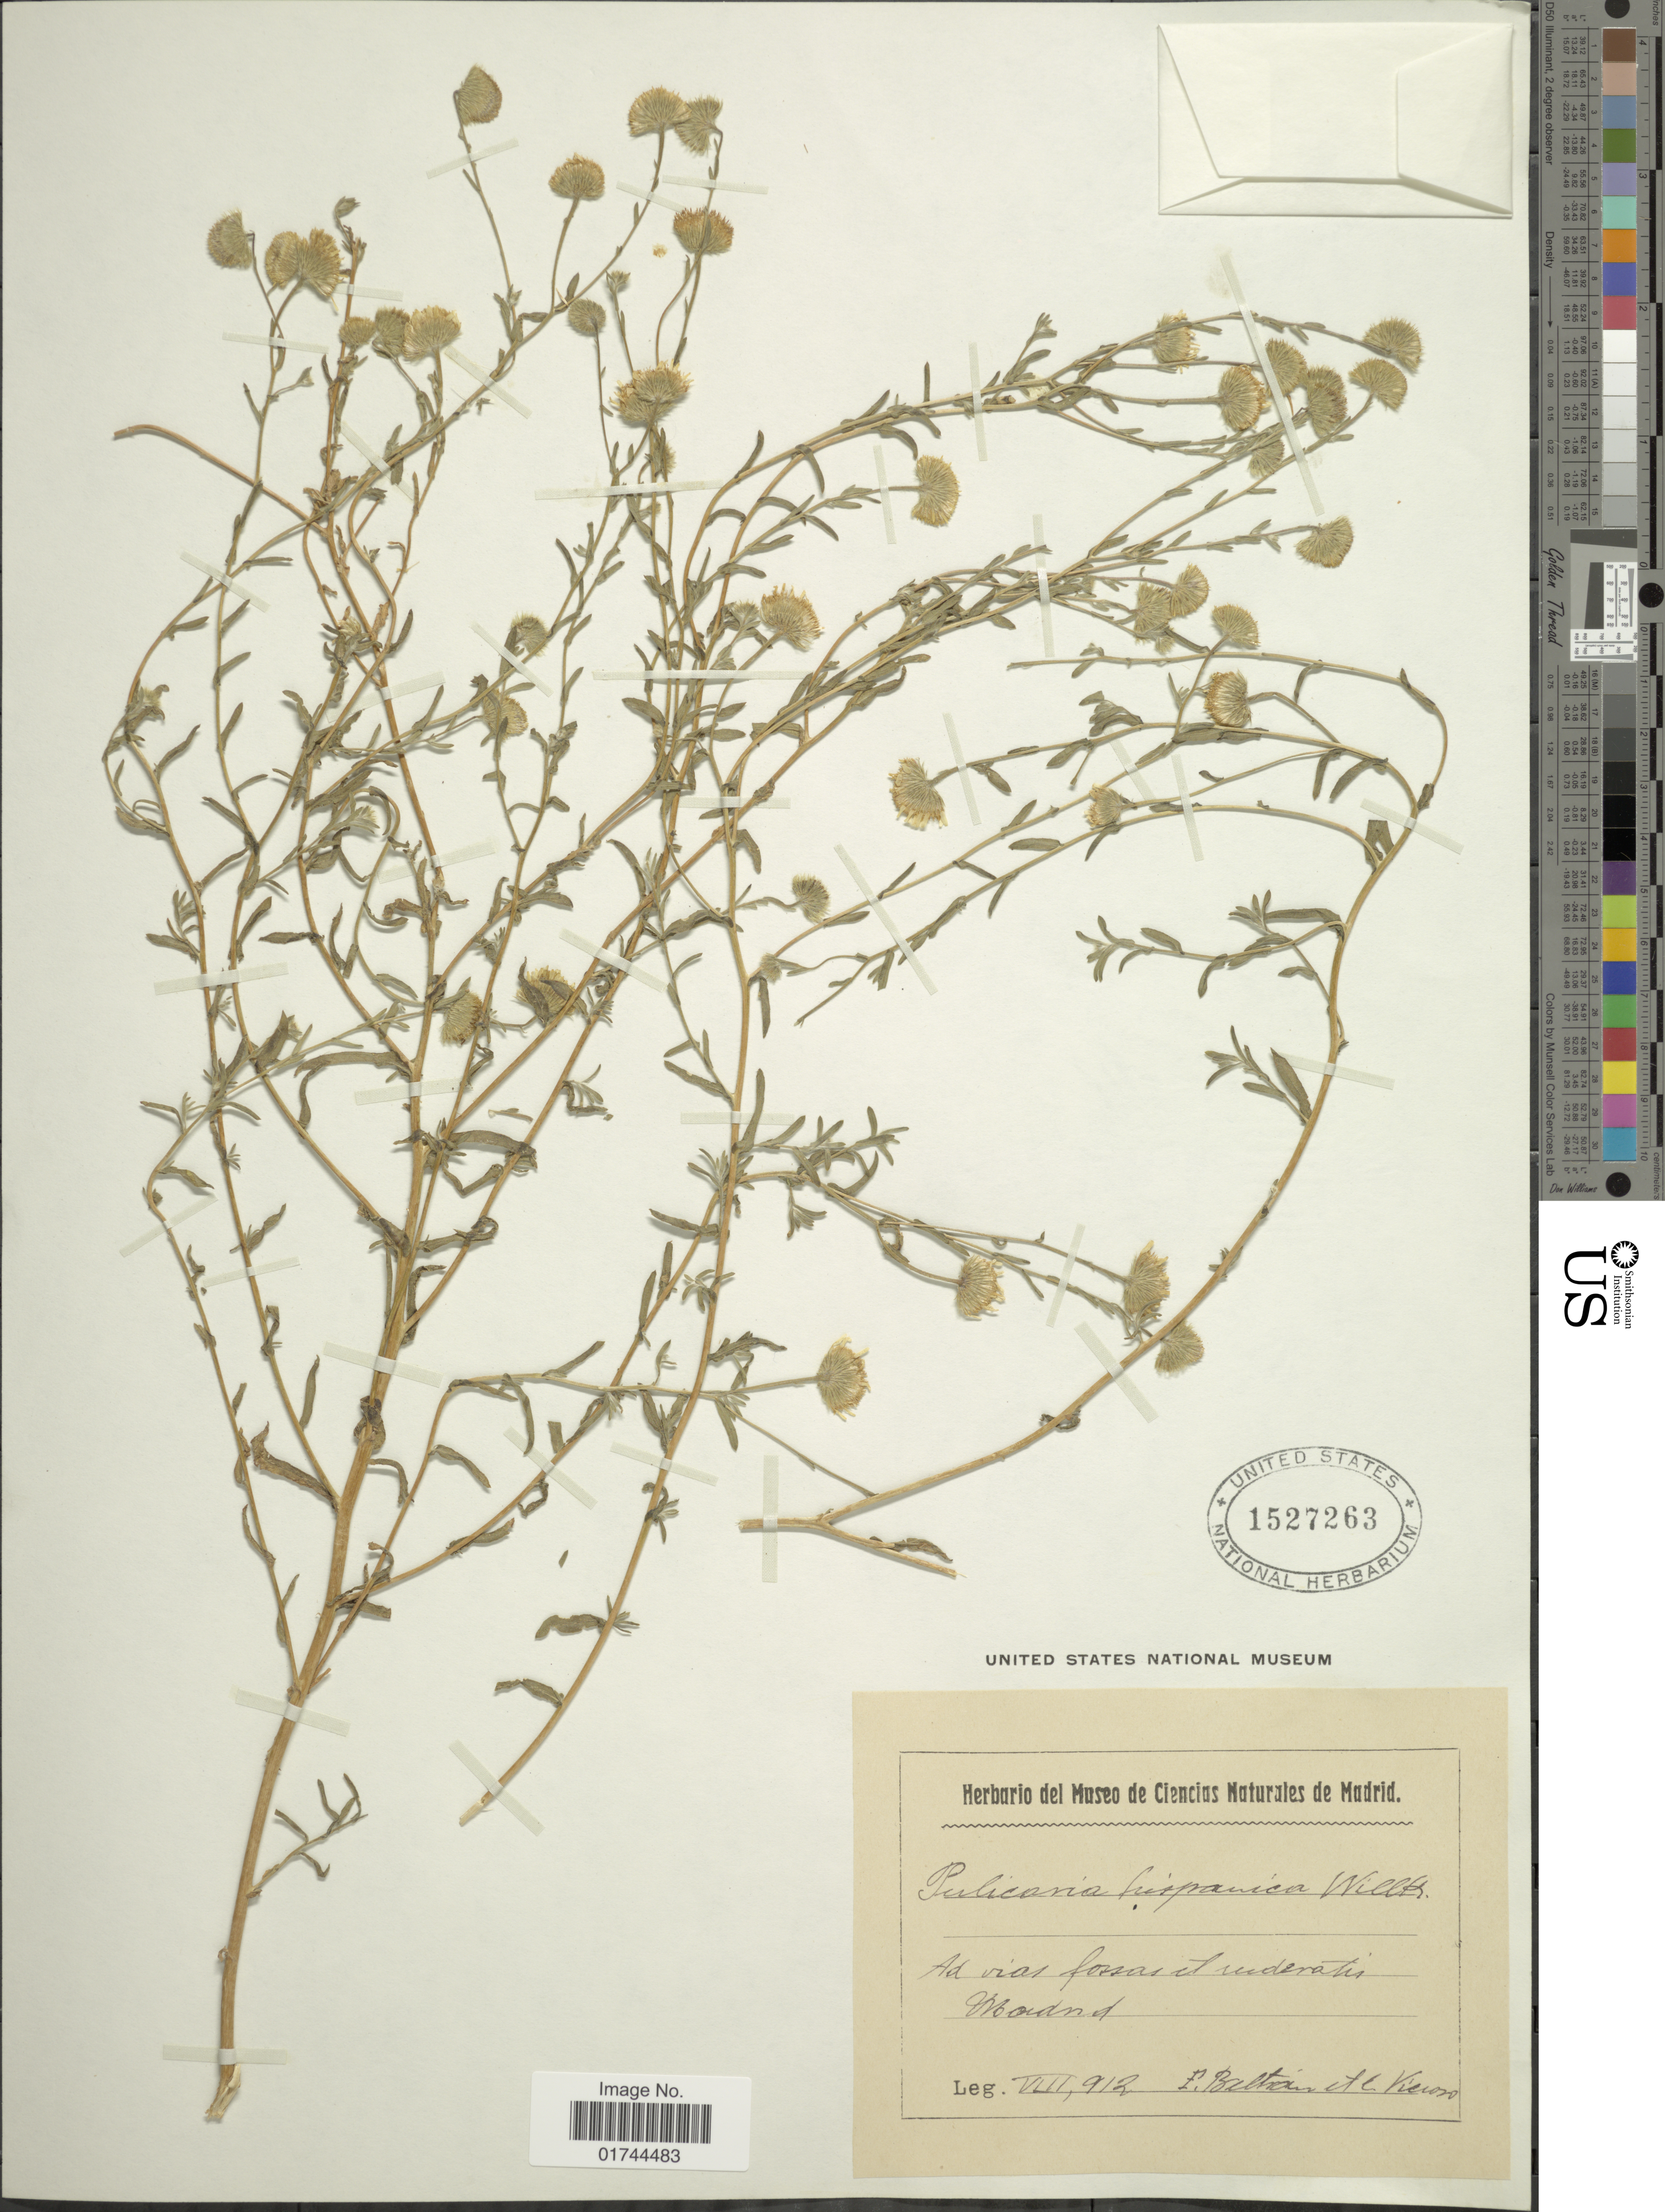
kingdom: Plantae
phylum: Tracheophyta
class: Magnoliopsida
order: Asterales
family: Asteraceae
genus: Pulicaria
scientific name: Pulicaria hispanica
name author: (Boiss.) Boiss.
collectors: E. Baltan & C. Vicioso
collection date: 1912-08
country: Spain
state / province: Madrid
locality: Madrid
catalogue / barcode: US 1527263